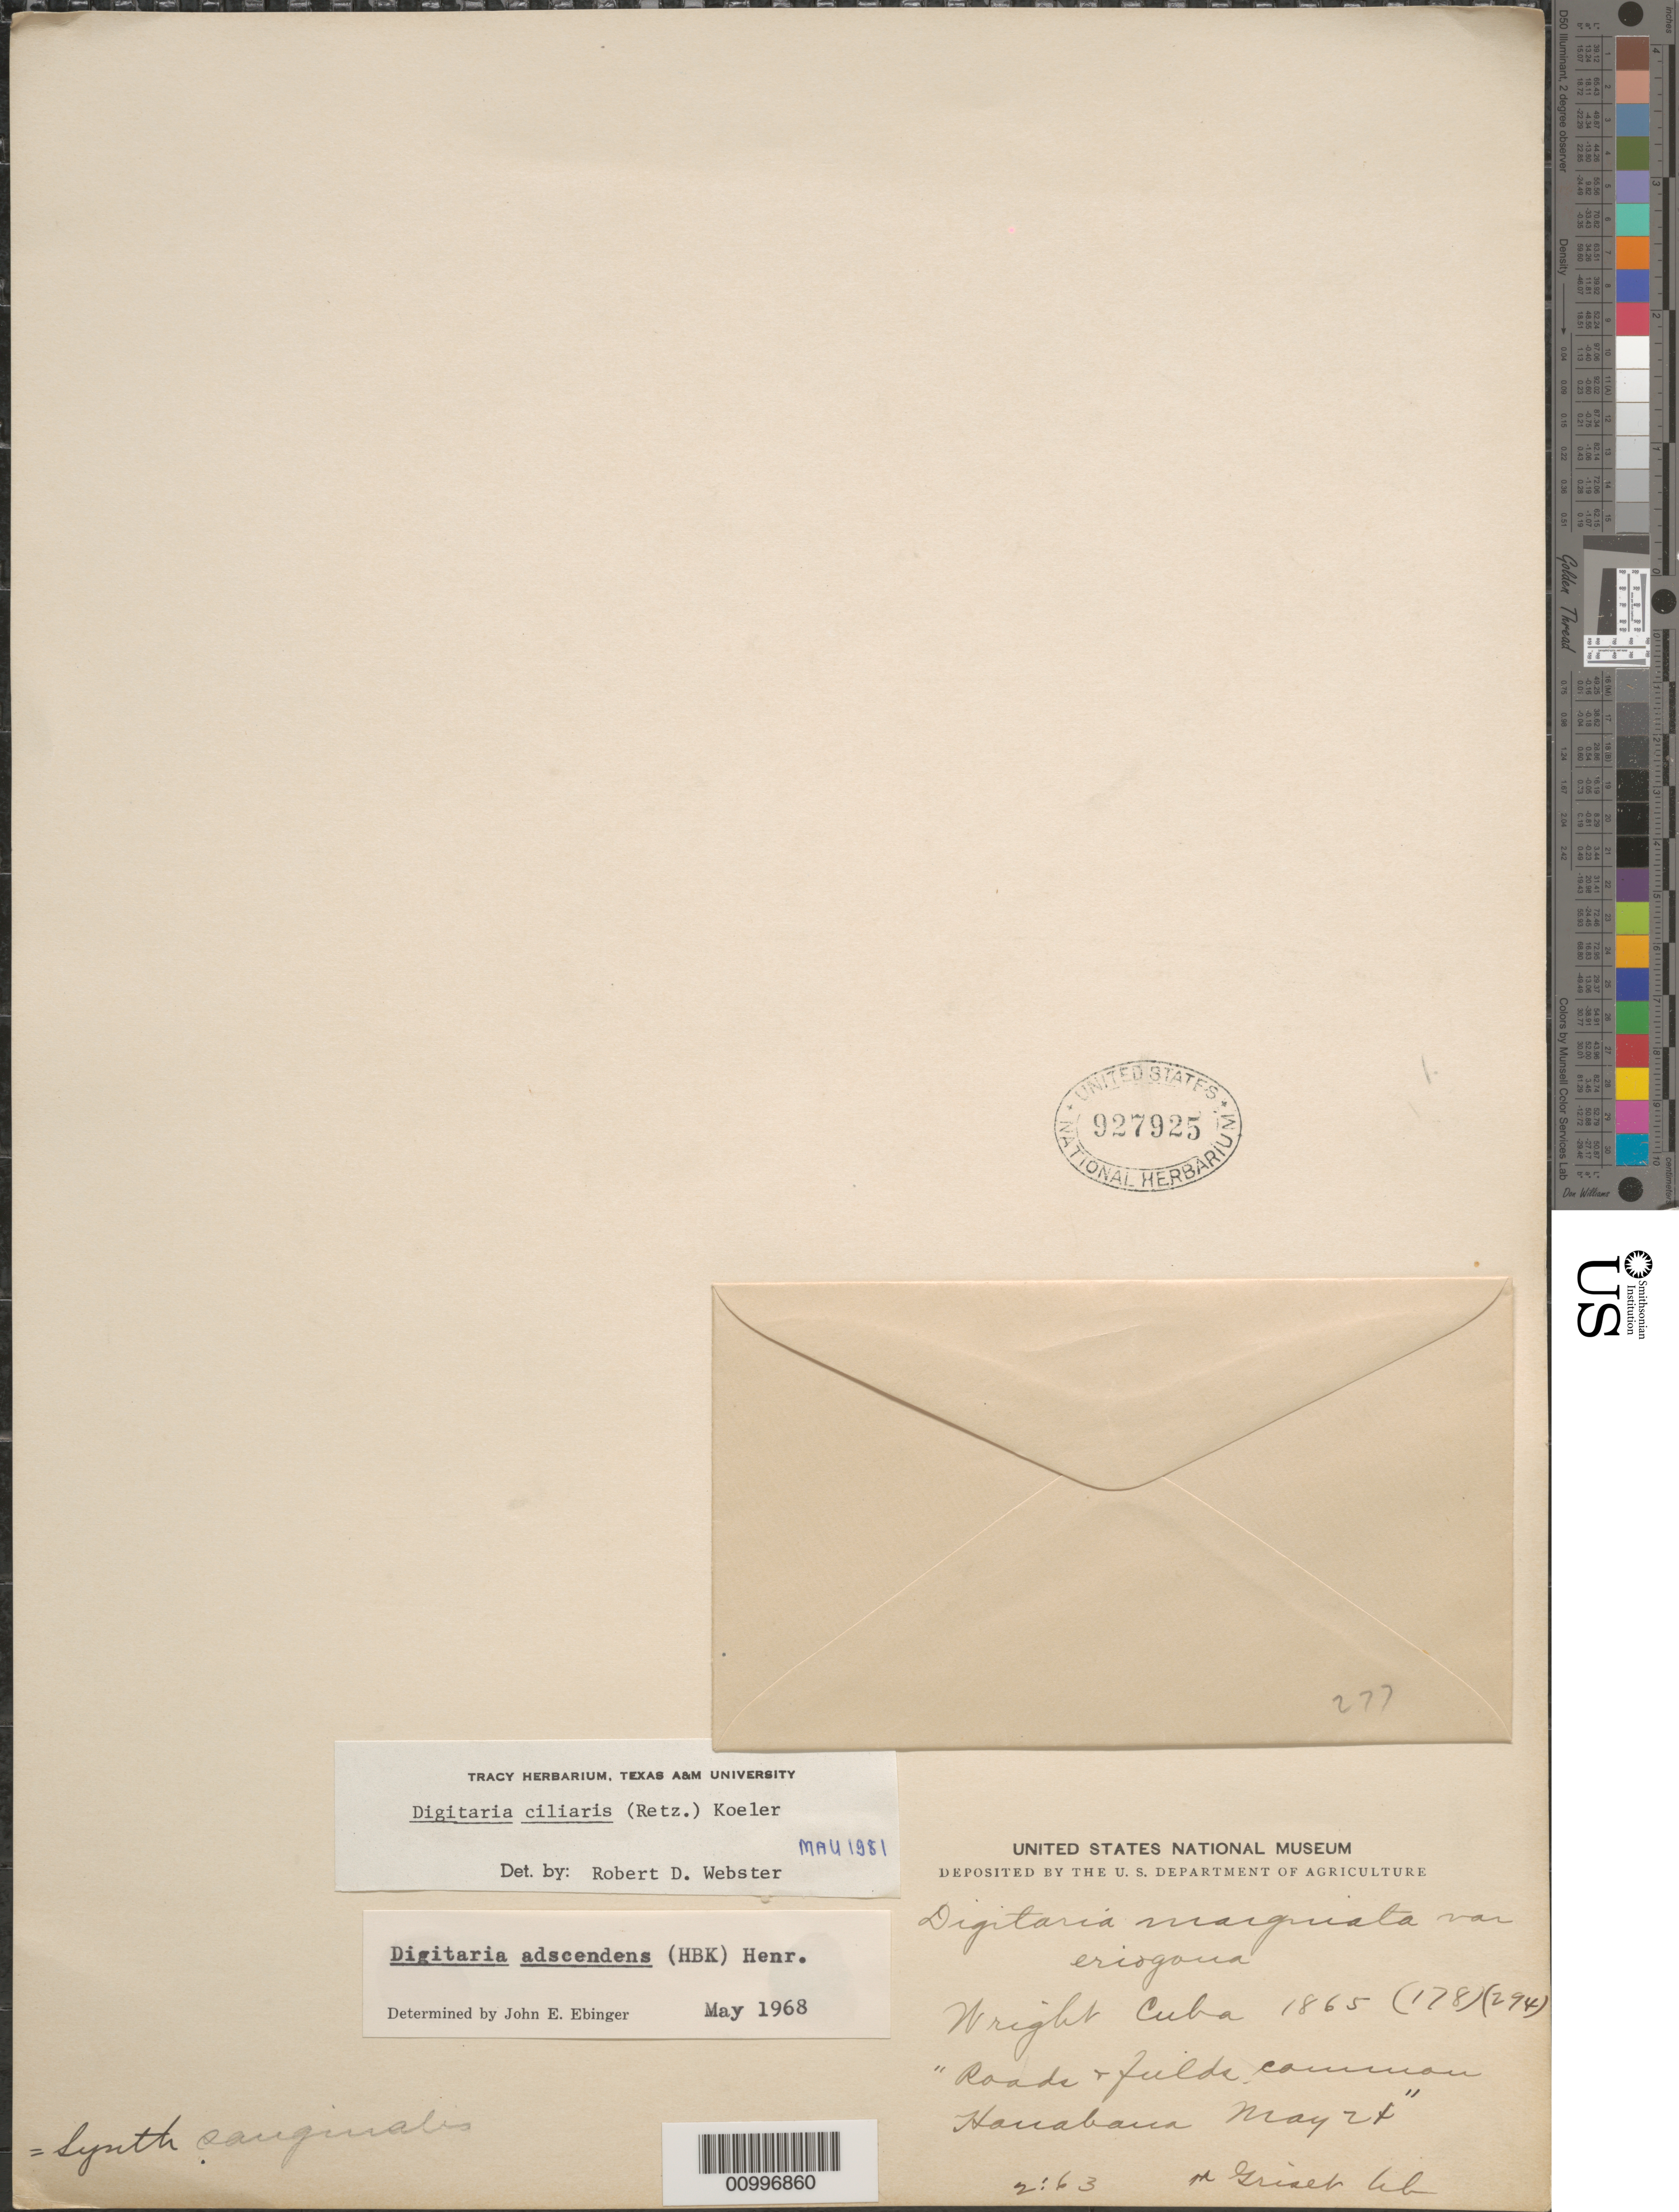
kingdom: Plantae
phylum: Tracheophyta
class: Liliopsida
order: Poales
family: Poaceae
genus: Digitaria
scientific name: Digitaria ciliaris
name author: (Retz.) Koeler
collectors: C. Wright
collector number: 294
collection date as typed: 1865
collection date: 1865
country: Cuba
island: Cuba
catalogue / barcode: US 927925